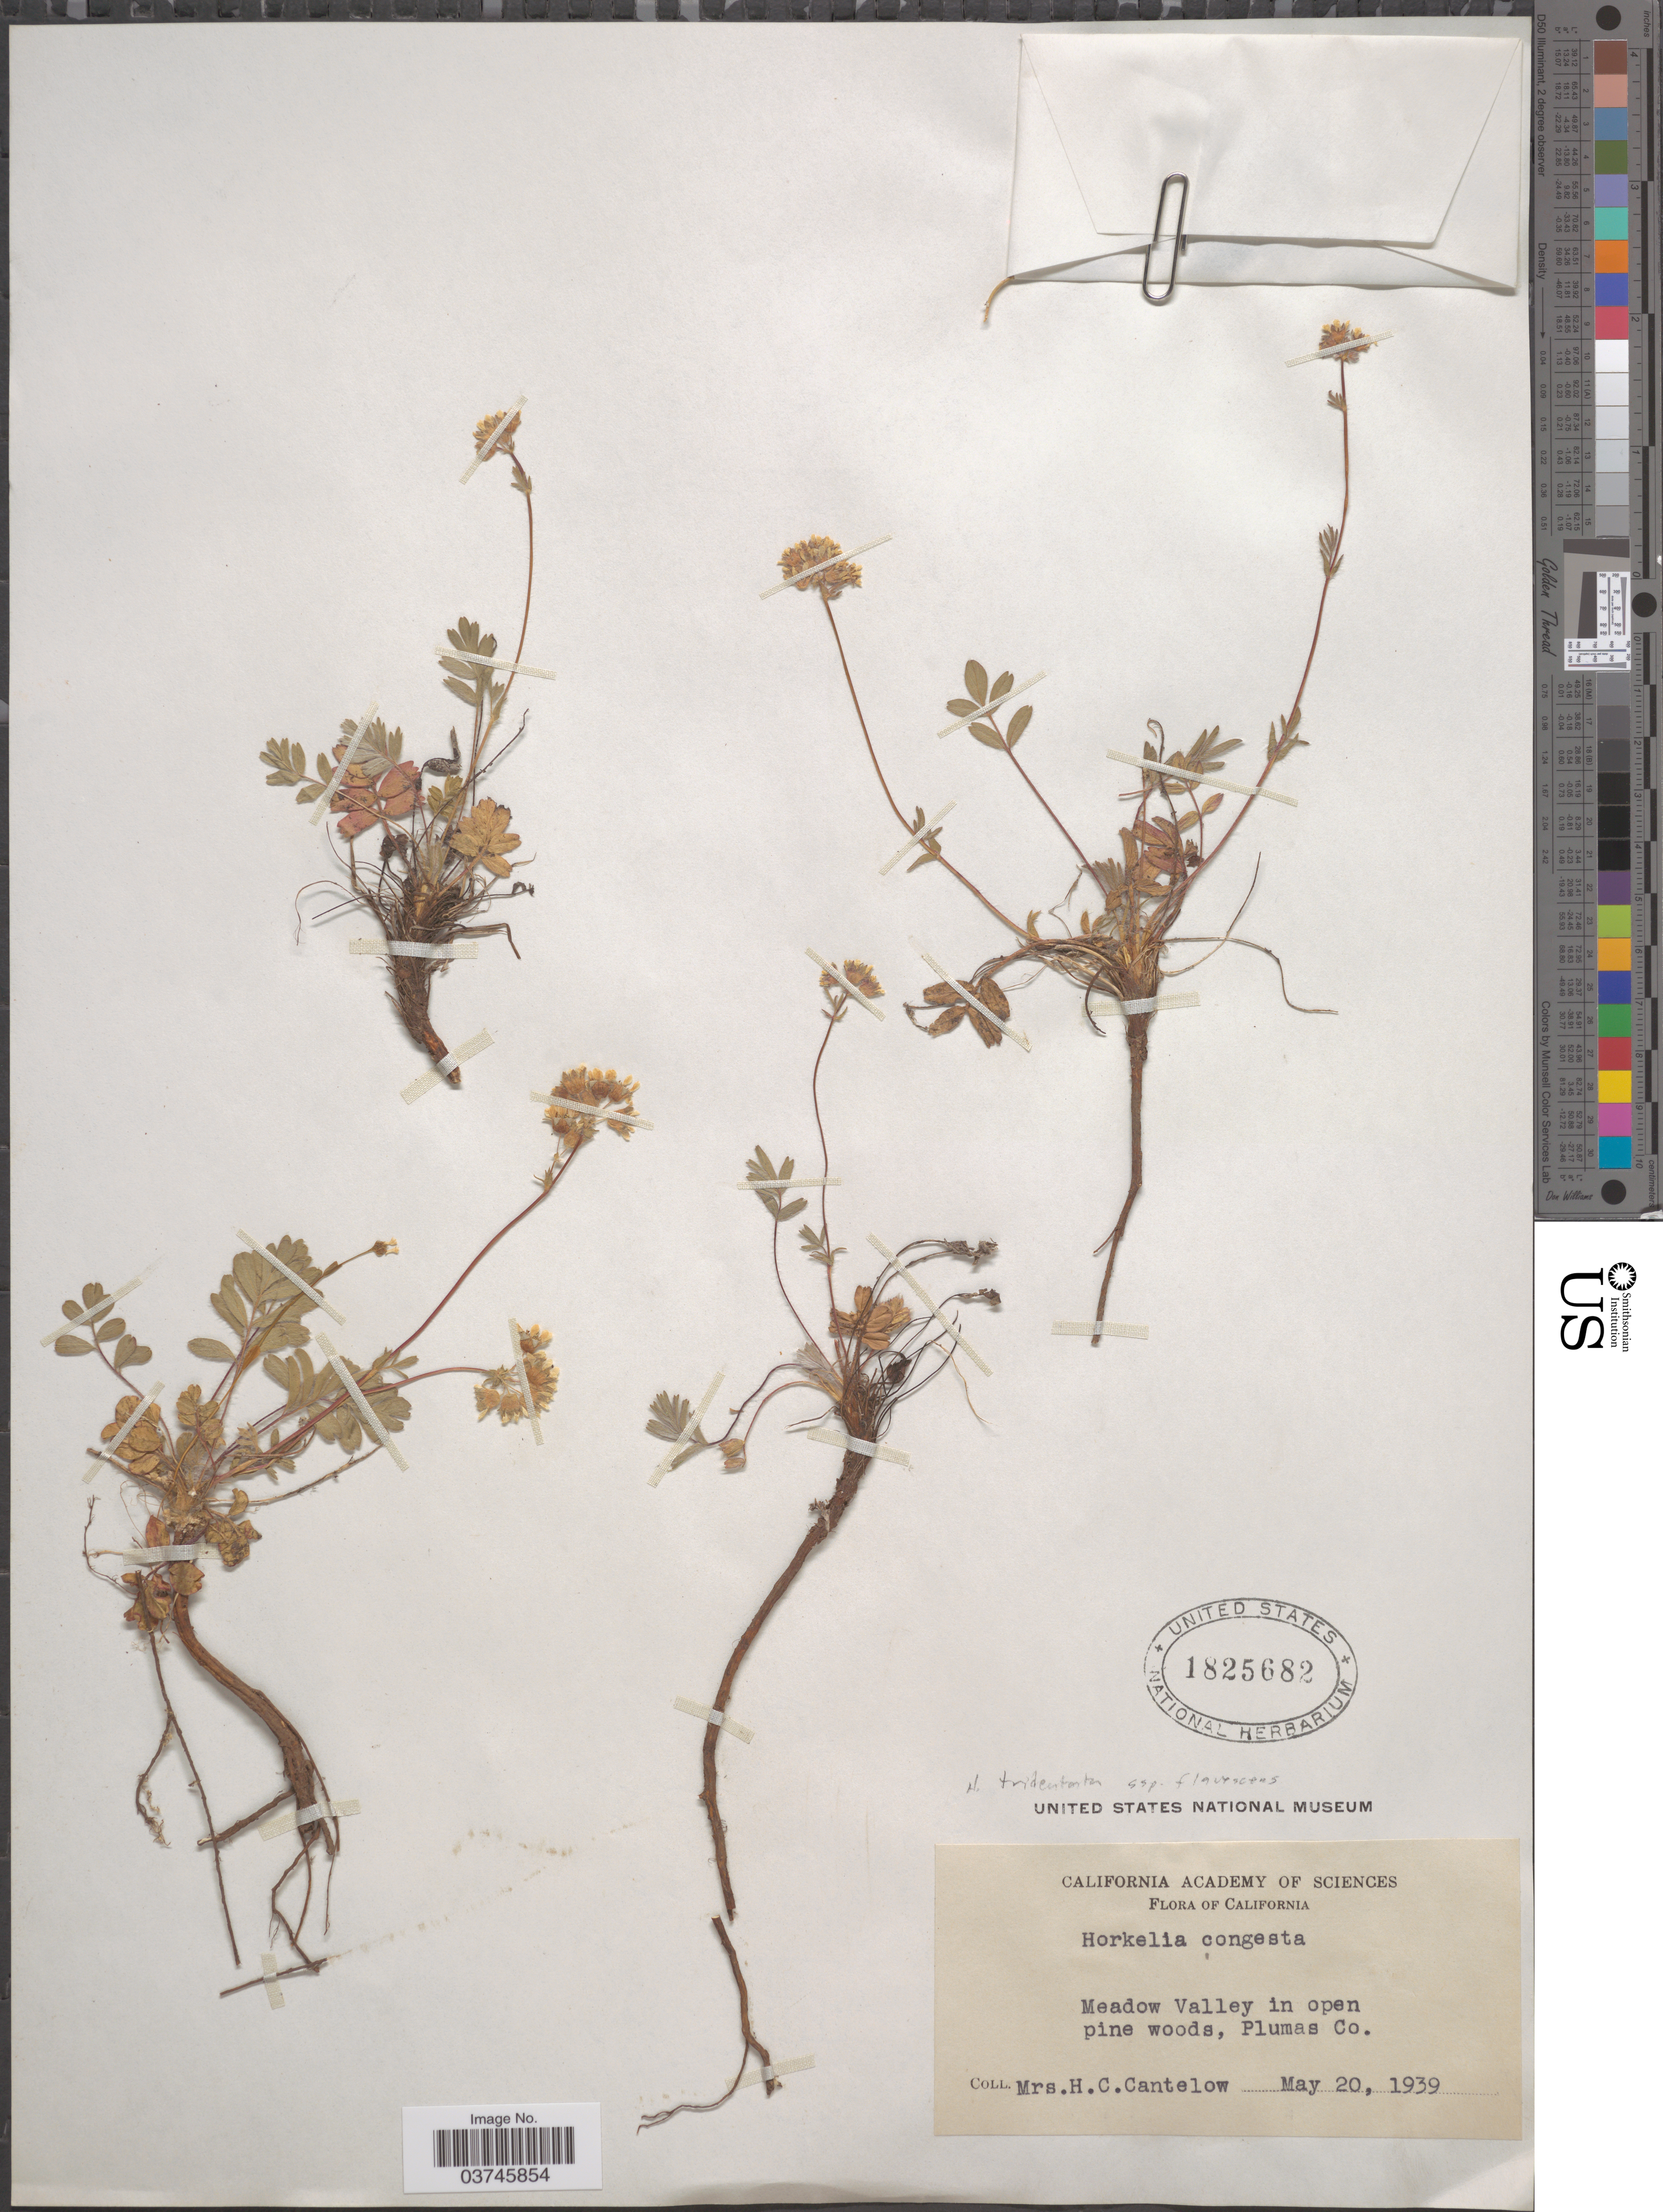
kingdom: Plantae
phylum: Tracheophyta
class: Magnoliopsida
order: Rosales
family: Rosaceae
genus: Potentilla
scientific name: Potentilla tilingii var. flavescens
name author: (Rydb.) J.T. Howell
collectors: H. Cantelow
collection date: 1939-05-20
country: United States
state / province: California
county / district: Plumas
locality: Meadow Valley in open pine woods, Plumas Co.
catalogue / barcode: US 1825682